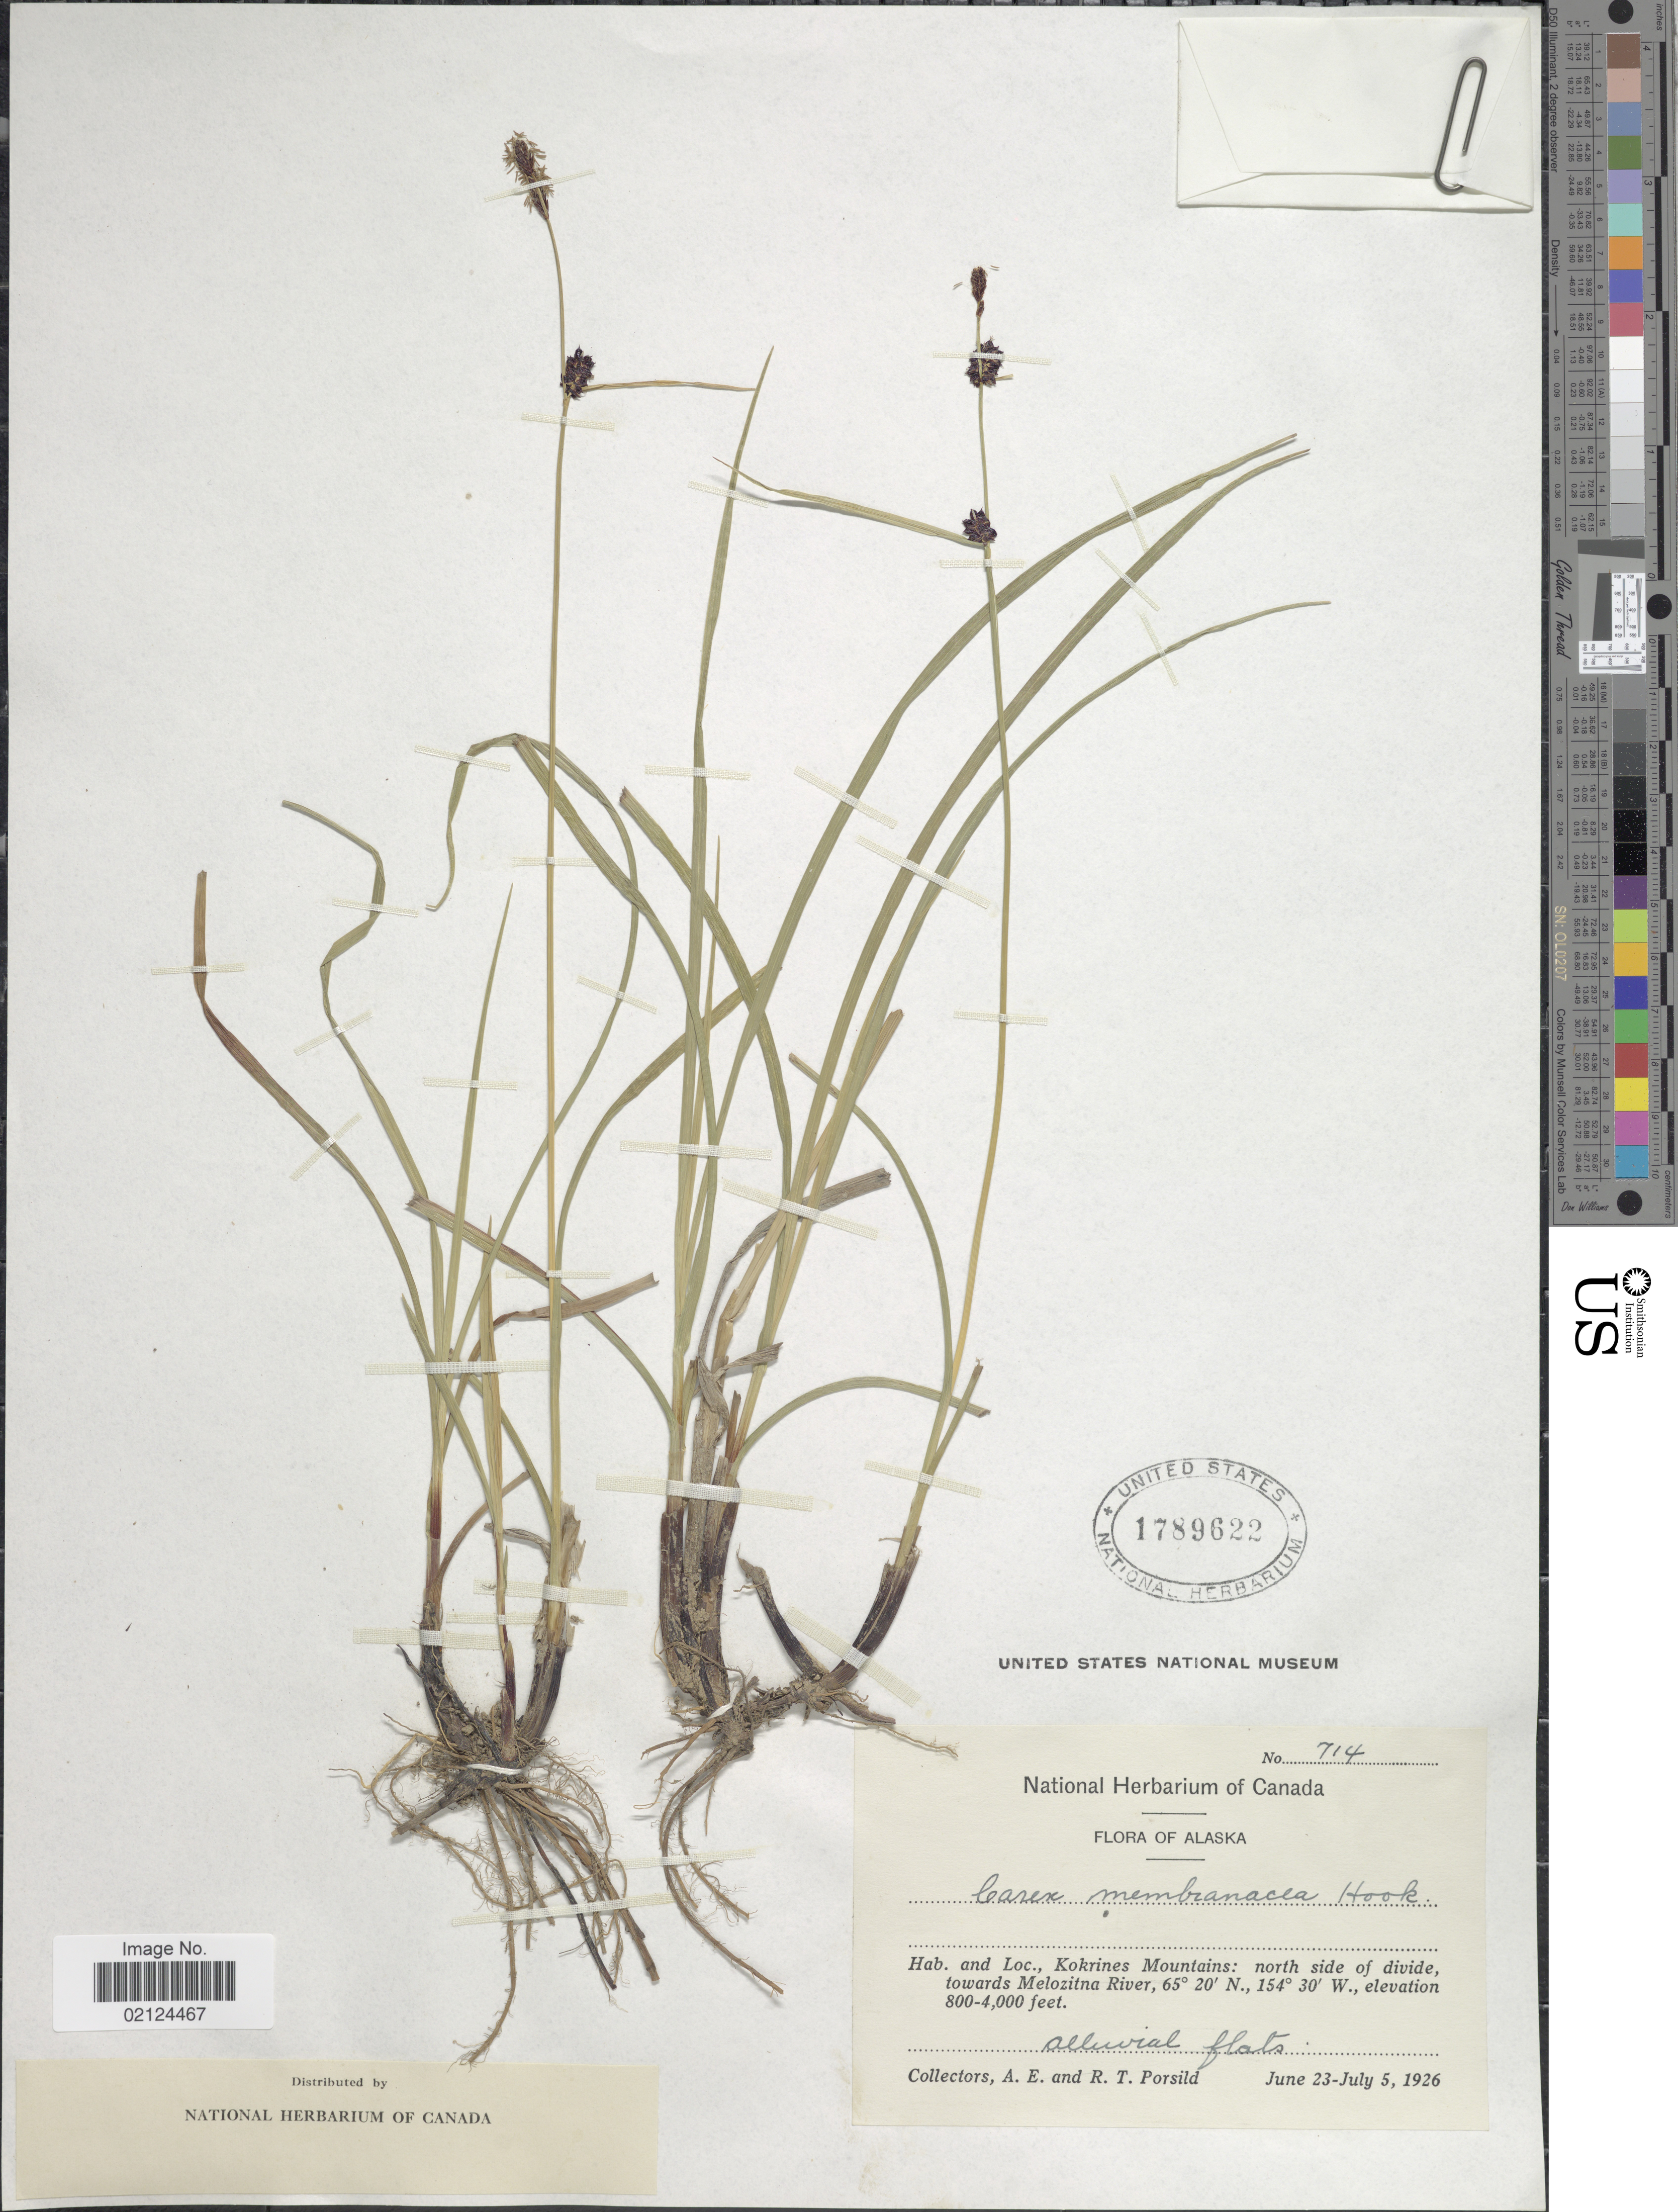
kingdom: Plantae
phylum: Tracheophyta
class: Liliopsida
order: Poales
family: Cyperaceae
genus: Carex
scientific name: Carex membranacea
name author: Hook.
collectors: A. E. Porsild & R. T. Porsild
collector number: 714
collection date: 1926-06-23/1926-07-05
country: United States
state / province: Alaska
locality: Kokrines Mountains: north side of divide, towards Melozitna River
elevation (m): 244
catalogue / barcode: US 1789622